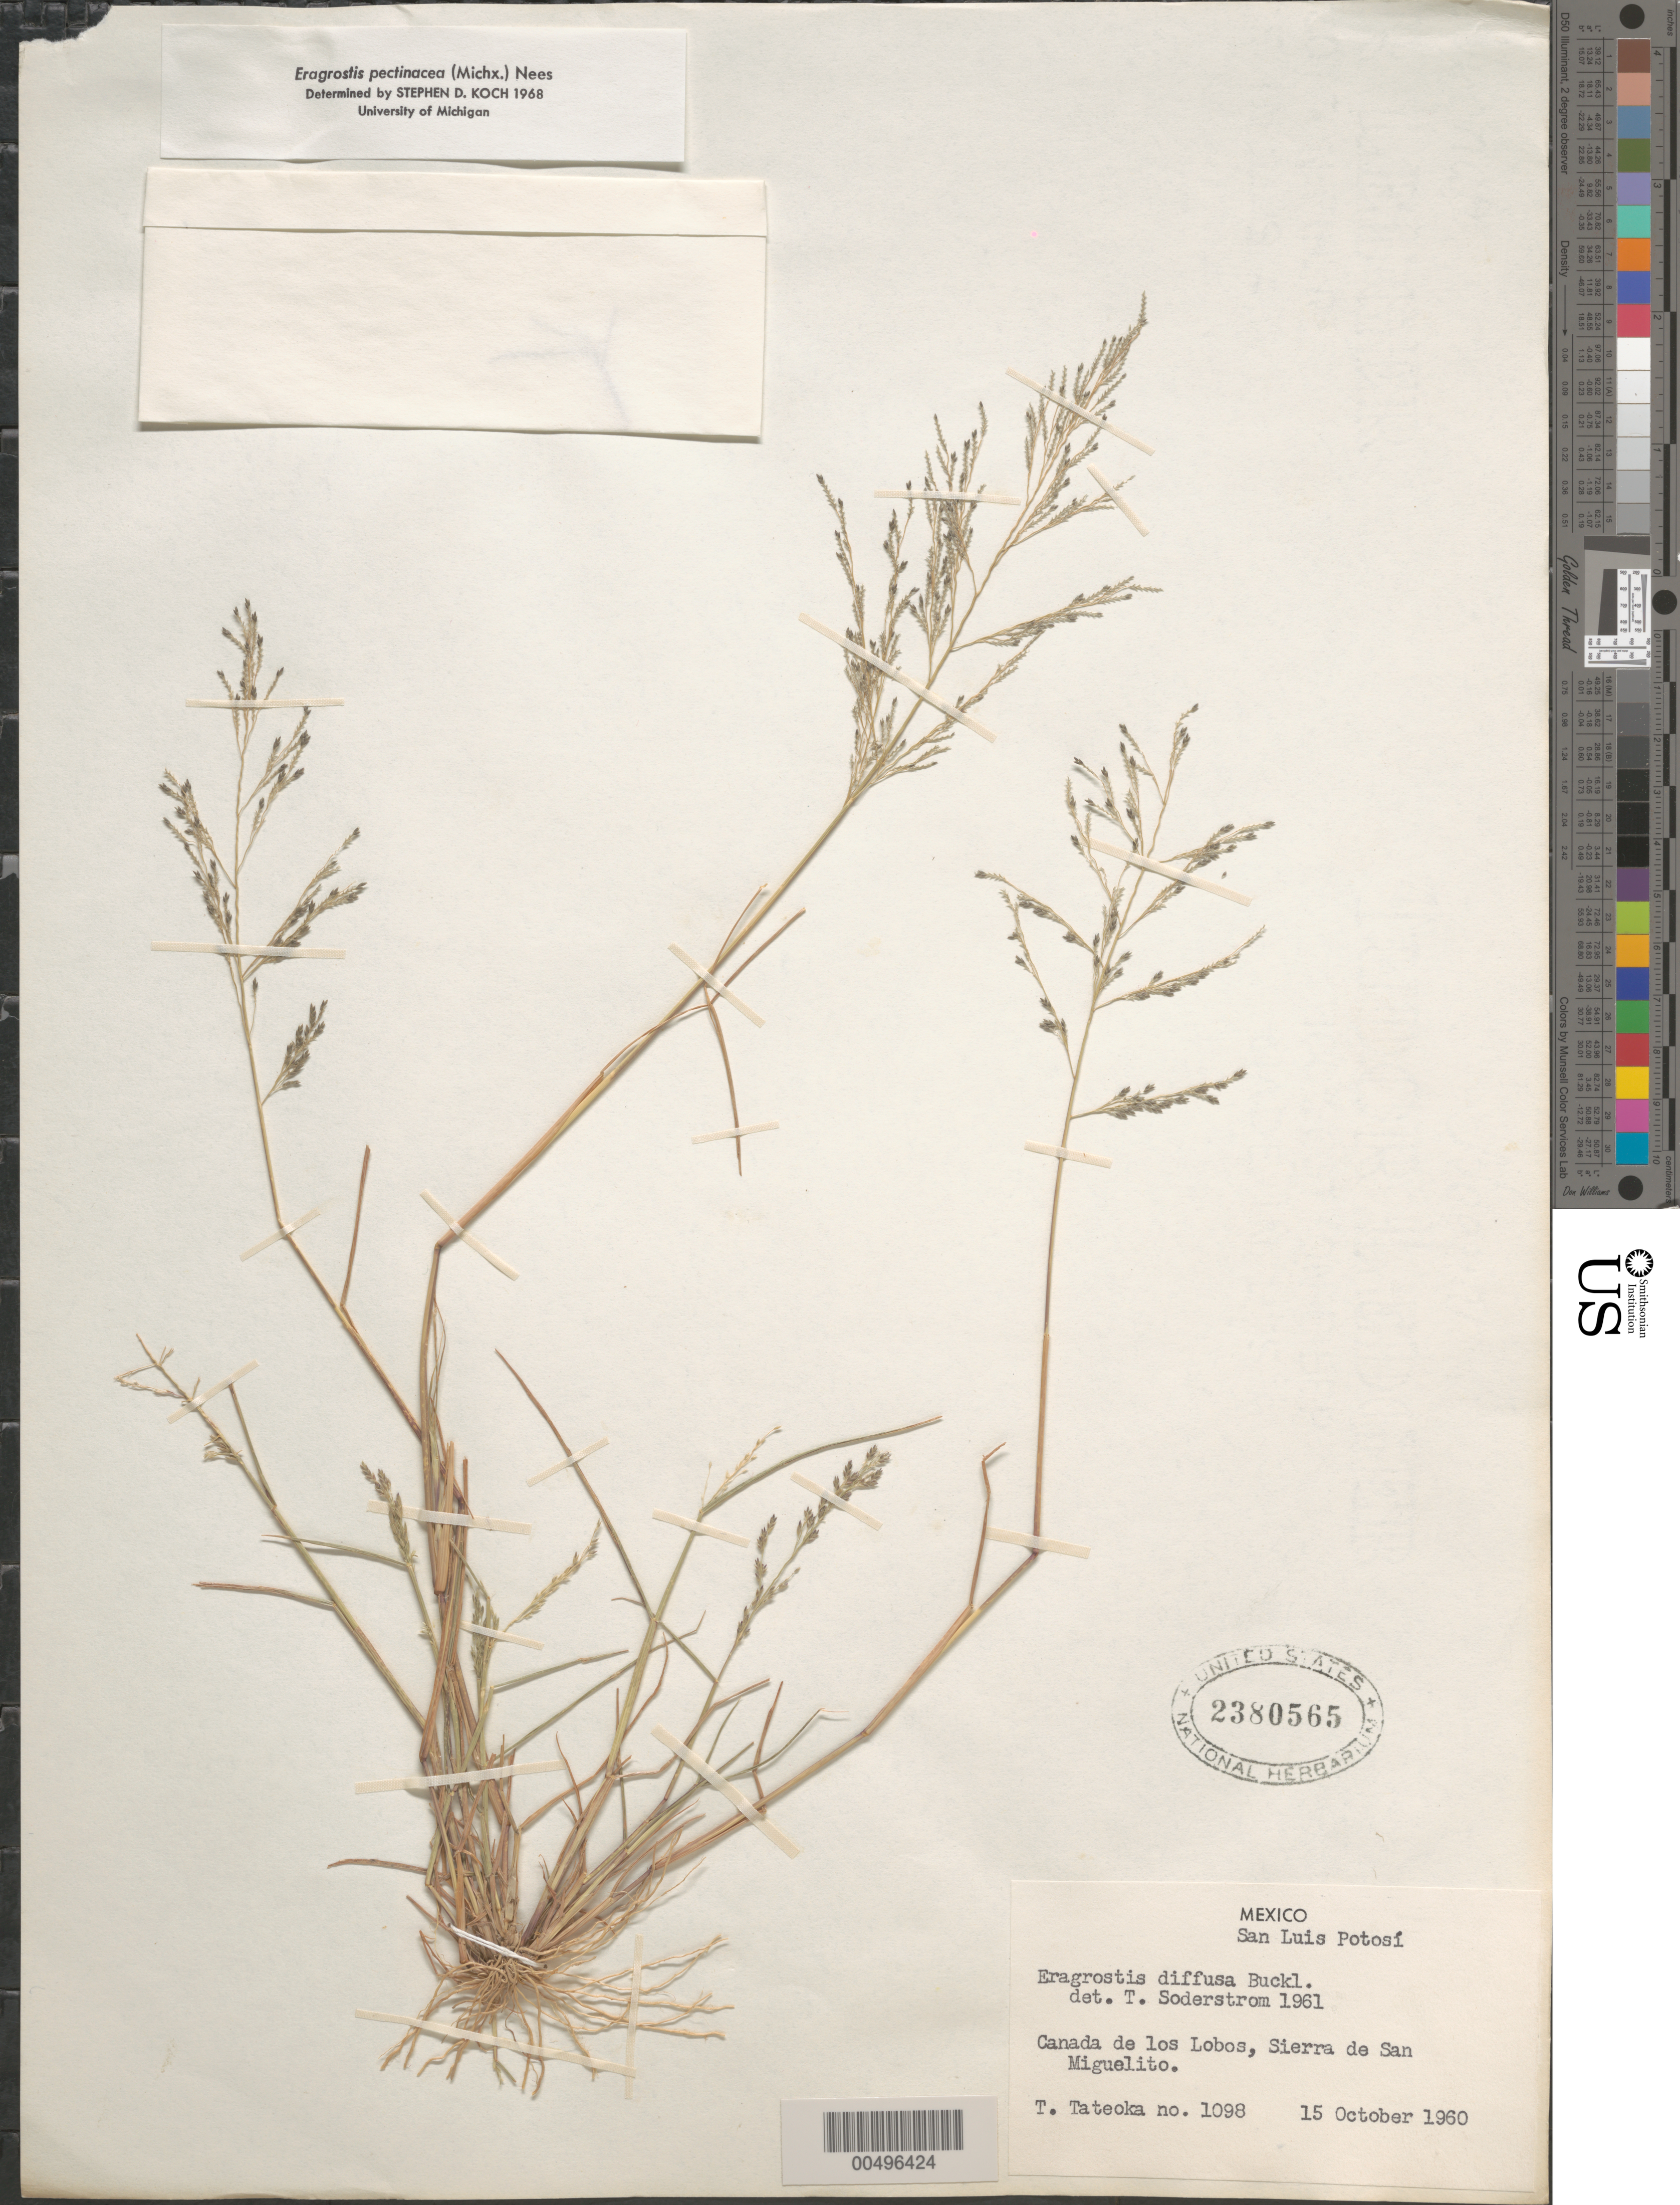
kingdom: Plantae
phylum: Tracheophyta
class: Liliopsida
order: Poales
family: Poaceae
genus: Eragrostis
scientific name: Eragrostis pectinacea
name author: (Michx.) Nees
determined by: Koch, S. D.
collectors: T. Tateoka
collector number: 1098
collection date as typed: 15 Oct 1960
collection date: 1960-10-15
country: Mexico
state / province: San Luis Potosi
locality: Canada de los Lobos, Sierra de San Miguelito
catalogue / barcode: US 2380565